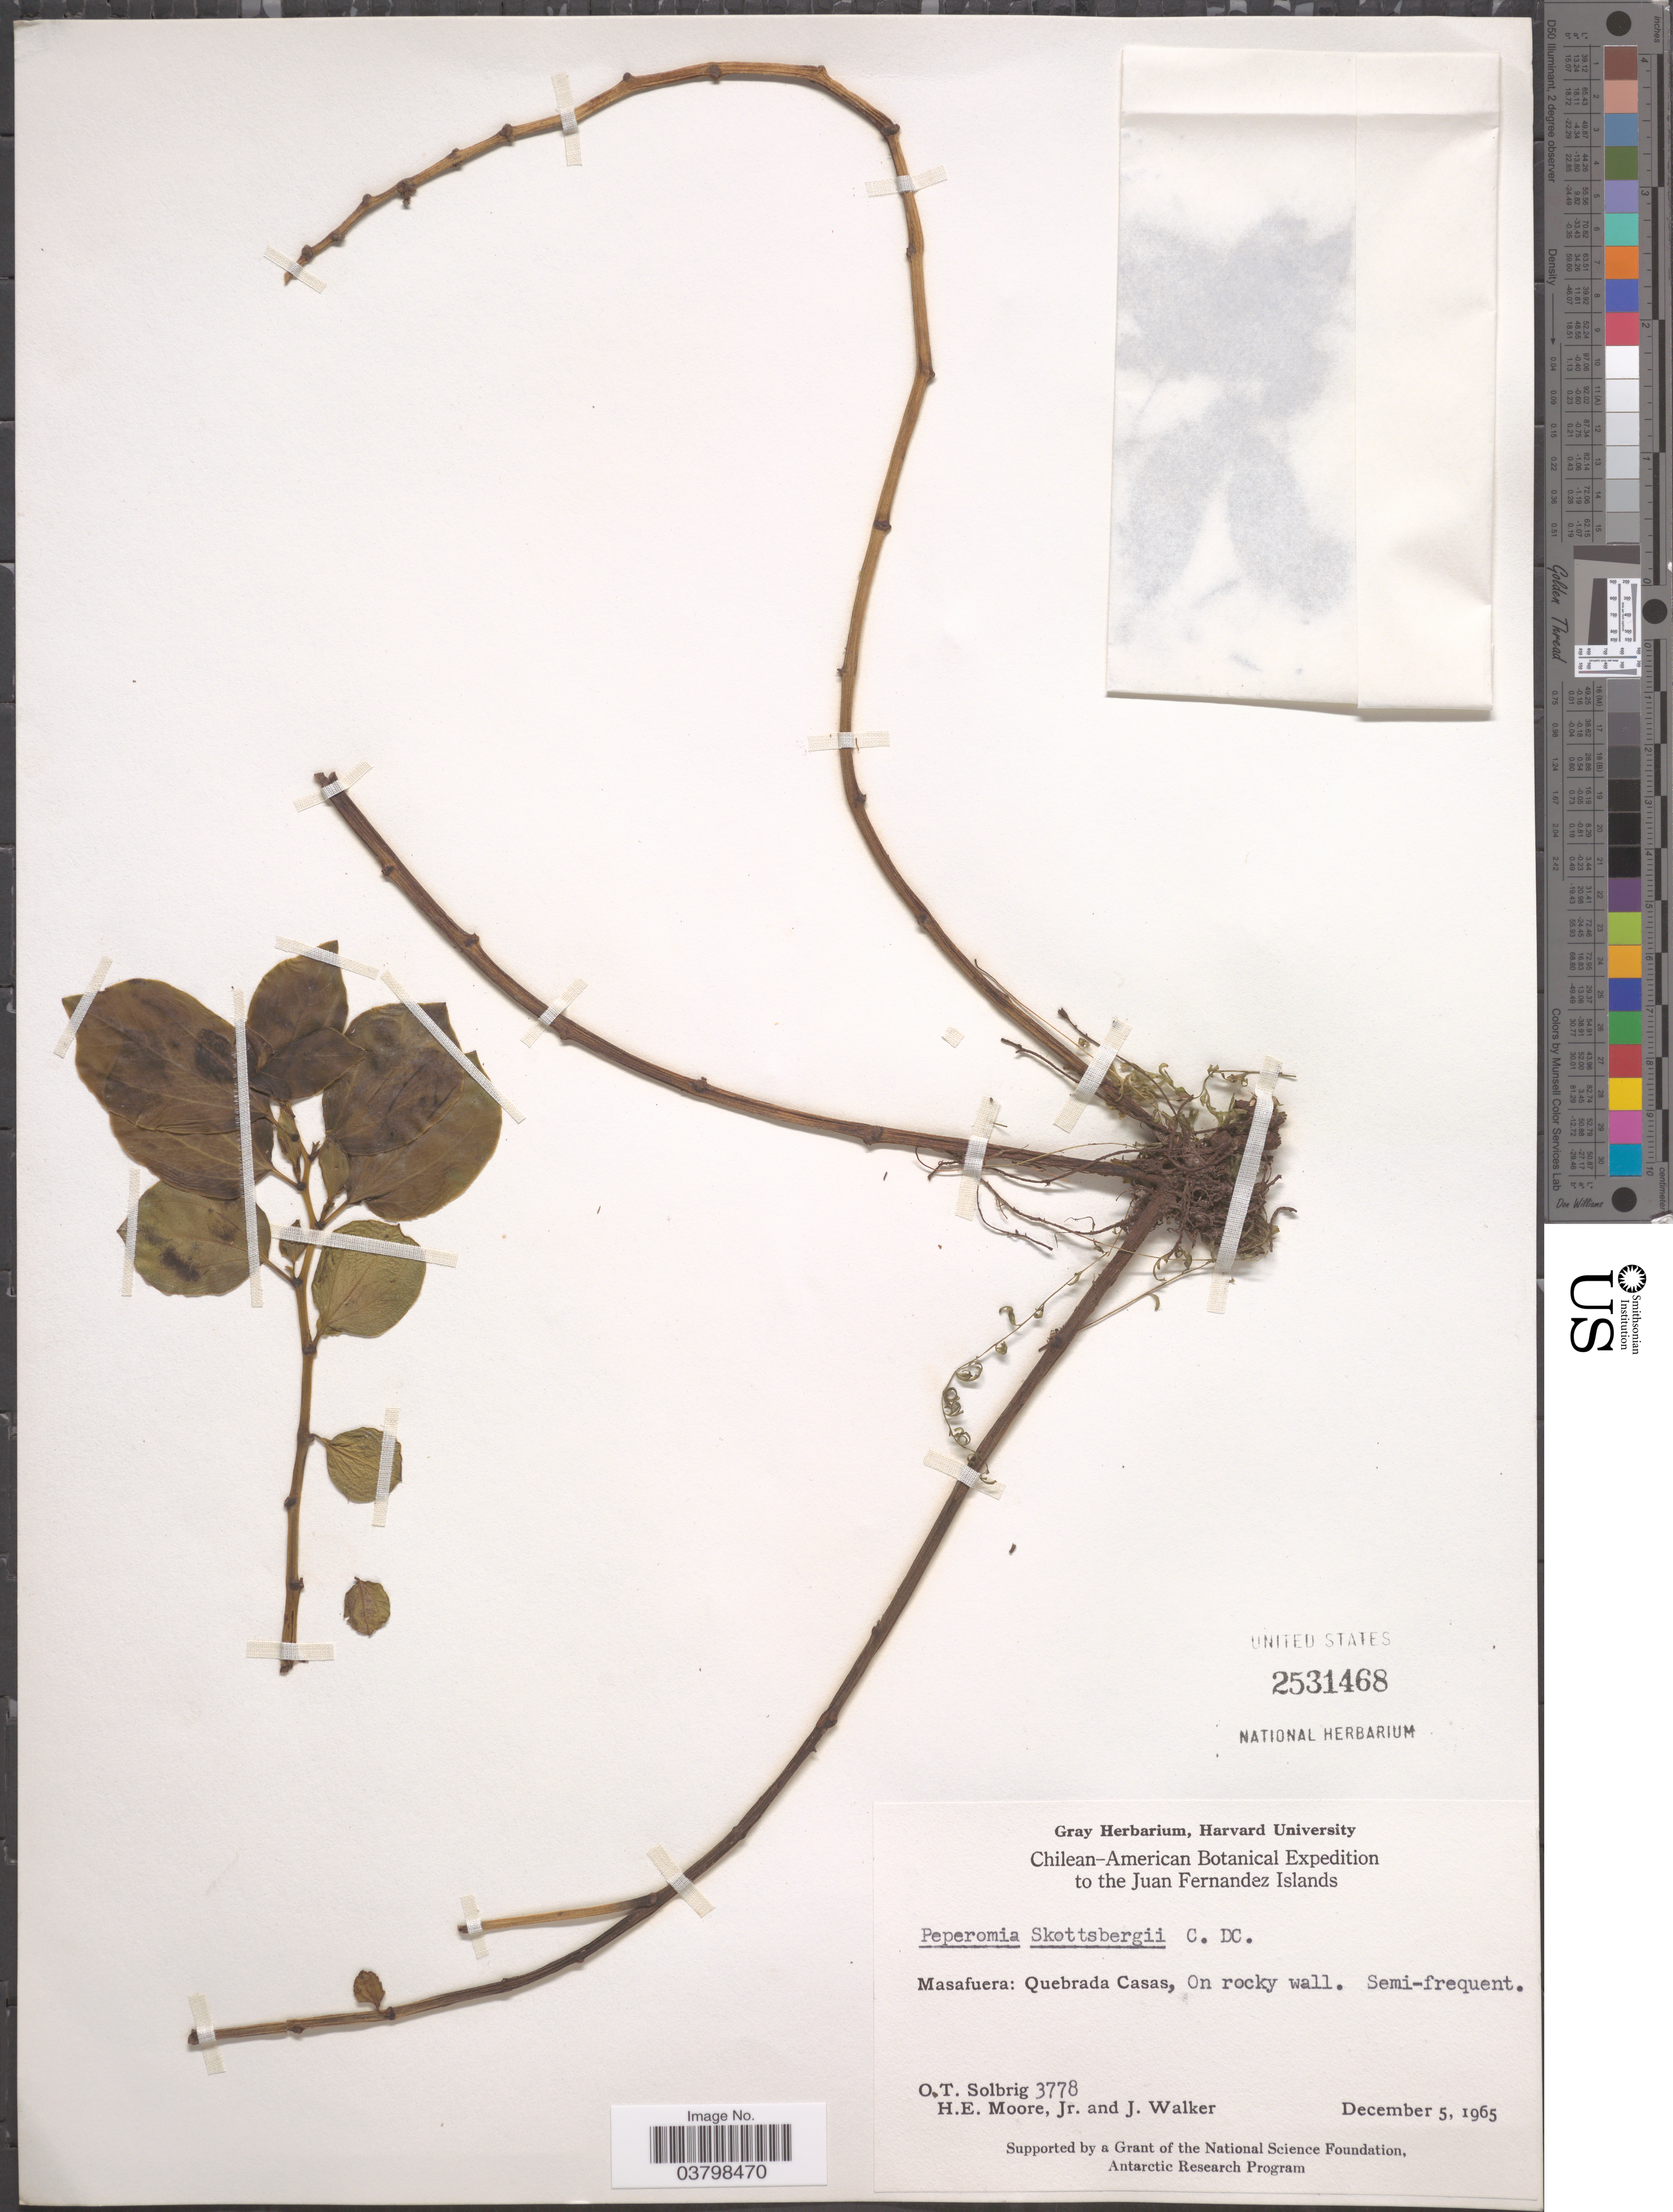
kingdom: Plantae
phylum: Tracheophyta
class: Magnoliopsida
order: Piperales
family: Piperaceae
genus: Peperomia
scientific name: Peperomia skottsbergii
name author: C. DC. ex Skottsb.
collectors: O. T. Solbrig, H. Moore & J. Walker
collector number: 3778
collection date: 1965-12-05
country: Chile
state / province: Valparaíso (V)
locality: Juan Fernandez Islands. Masafuera: Quebrada Casas.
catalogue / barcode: US 2531468